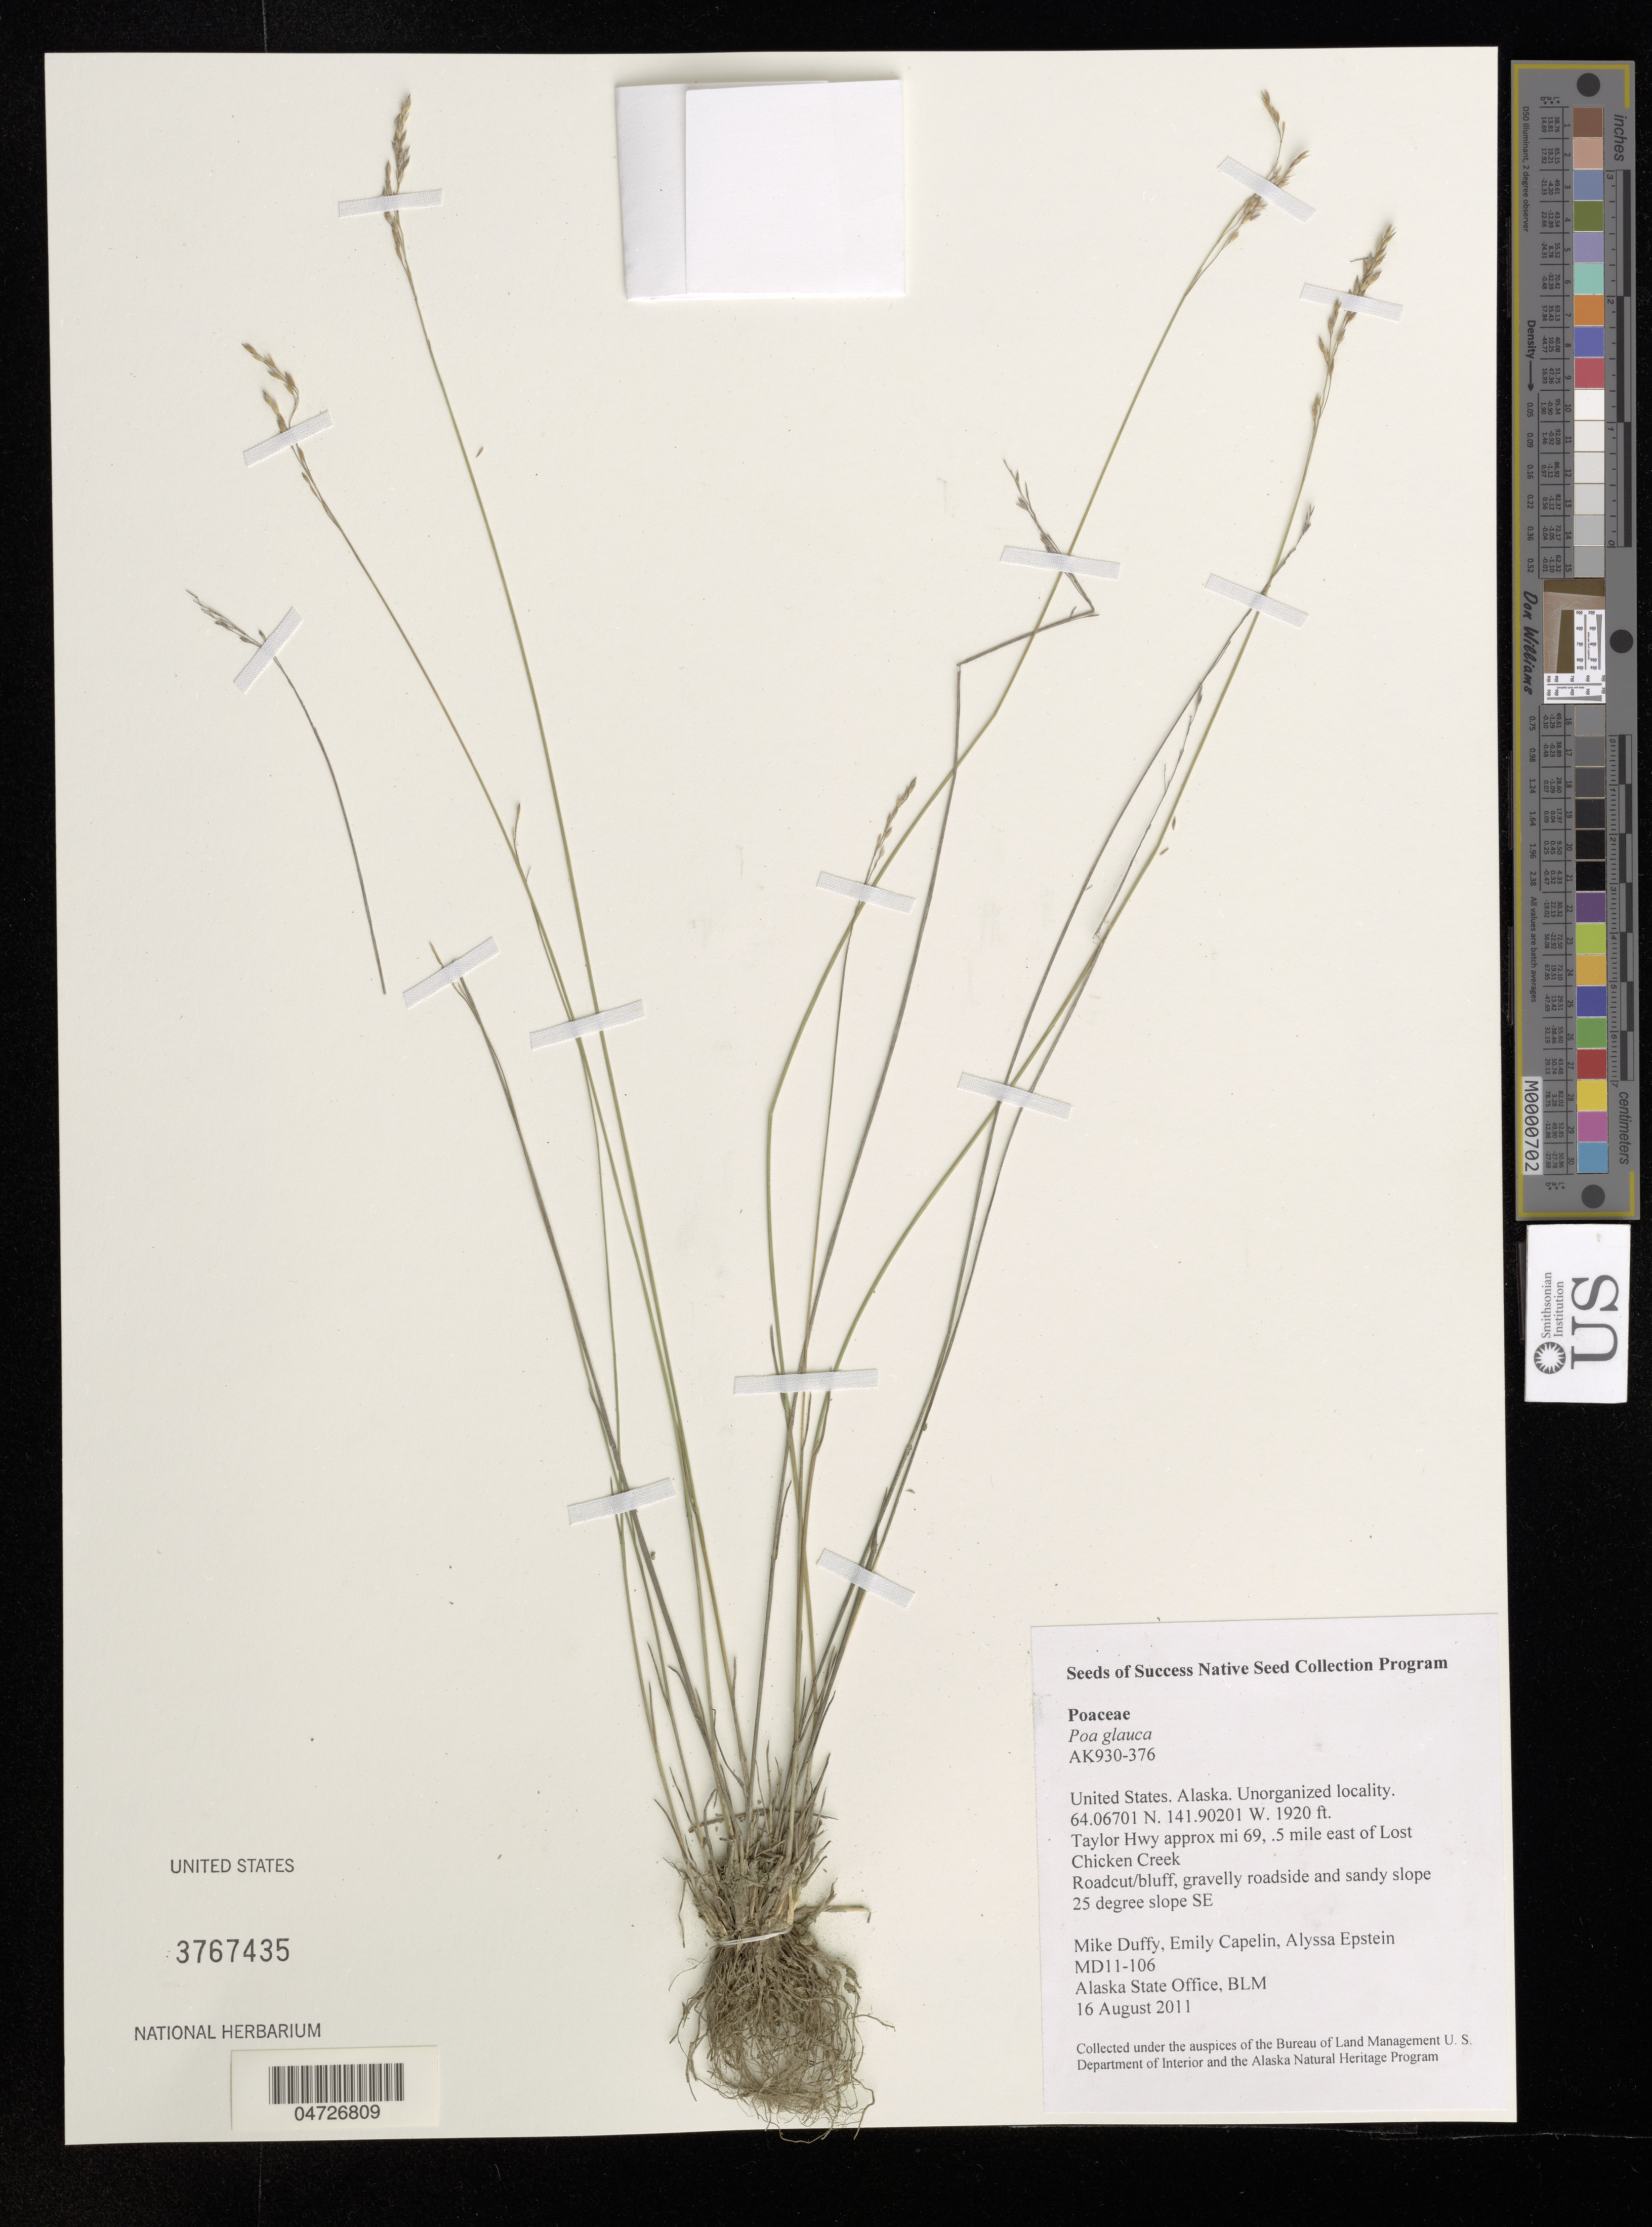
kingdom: Plantae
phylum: Tracheophyta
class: Liliopsida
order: Poales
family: Poaceae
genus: Poa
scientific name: Poa glauca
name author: Vahl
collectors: M. Duffy, E. Capelin & A. Epstein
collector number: MD11-106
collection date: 2011-08-16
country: United States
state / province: Alaska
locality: Unorganized locality. Taylor Hwy approx mi 69, .5 mile east of Lost Chicken Creek.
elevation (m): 585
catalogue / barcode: US 3767435